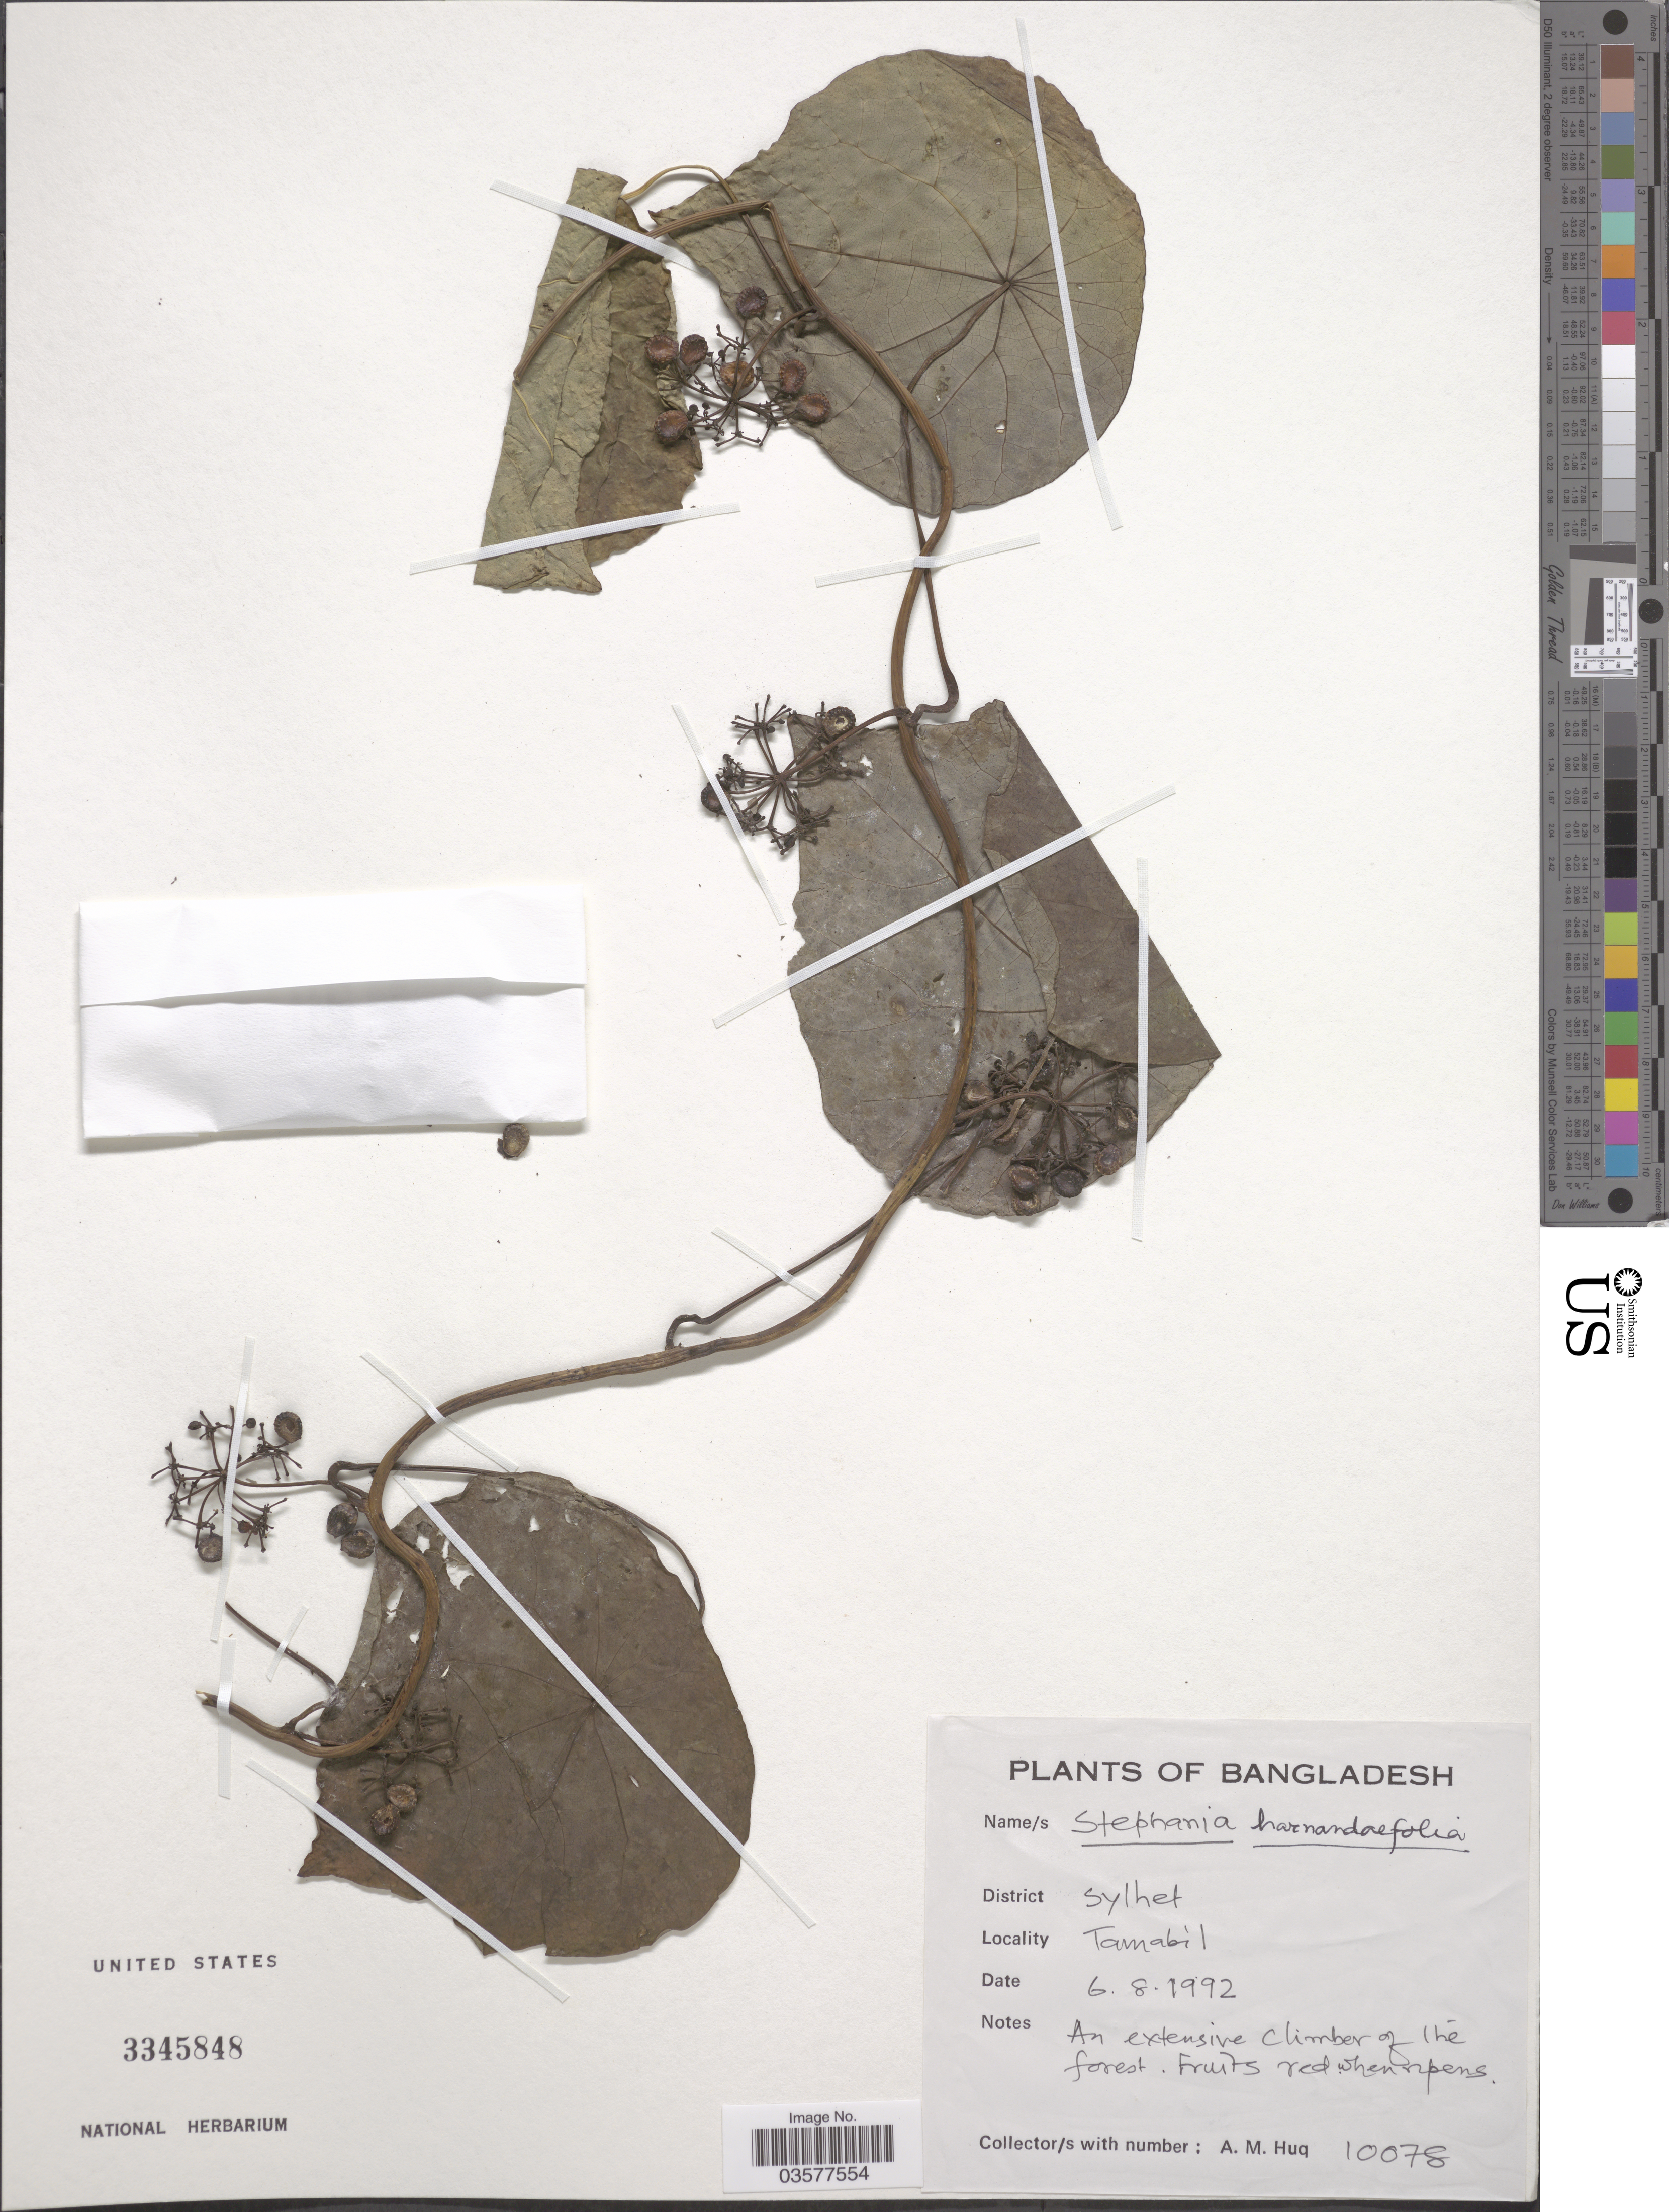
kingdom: Plantae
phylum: Tracheophyta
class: Magnoliopsida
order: Ranunculales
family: Menispermaceae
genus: Stephania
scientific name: Stephania hernandiifolia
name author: (Willd.) Walp.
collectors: A. M. Huq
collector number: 10078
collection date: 1992-08-06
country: Bangladesh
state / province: Sylhet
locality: District Sylhet. Tamabil.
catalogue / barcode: US 3345848